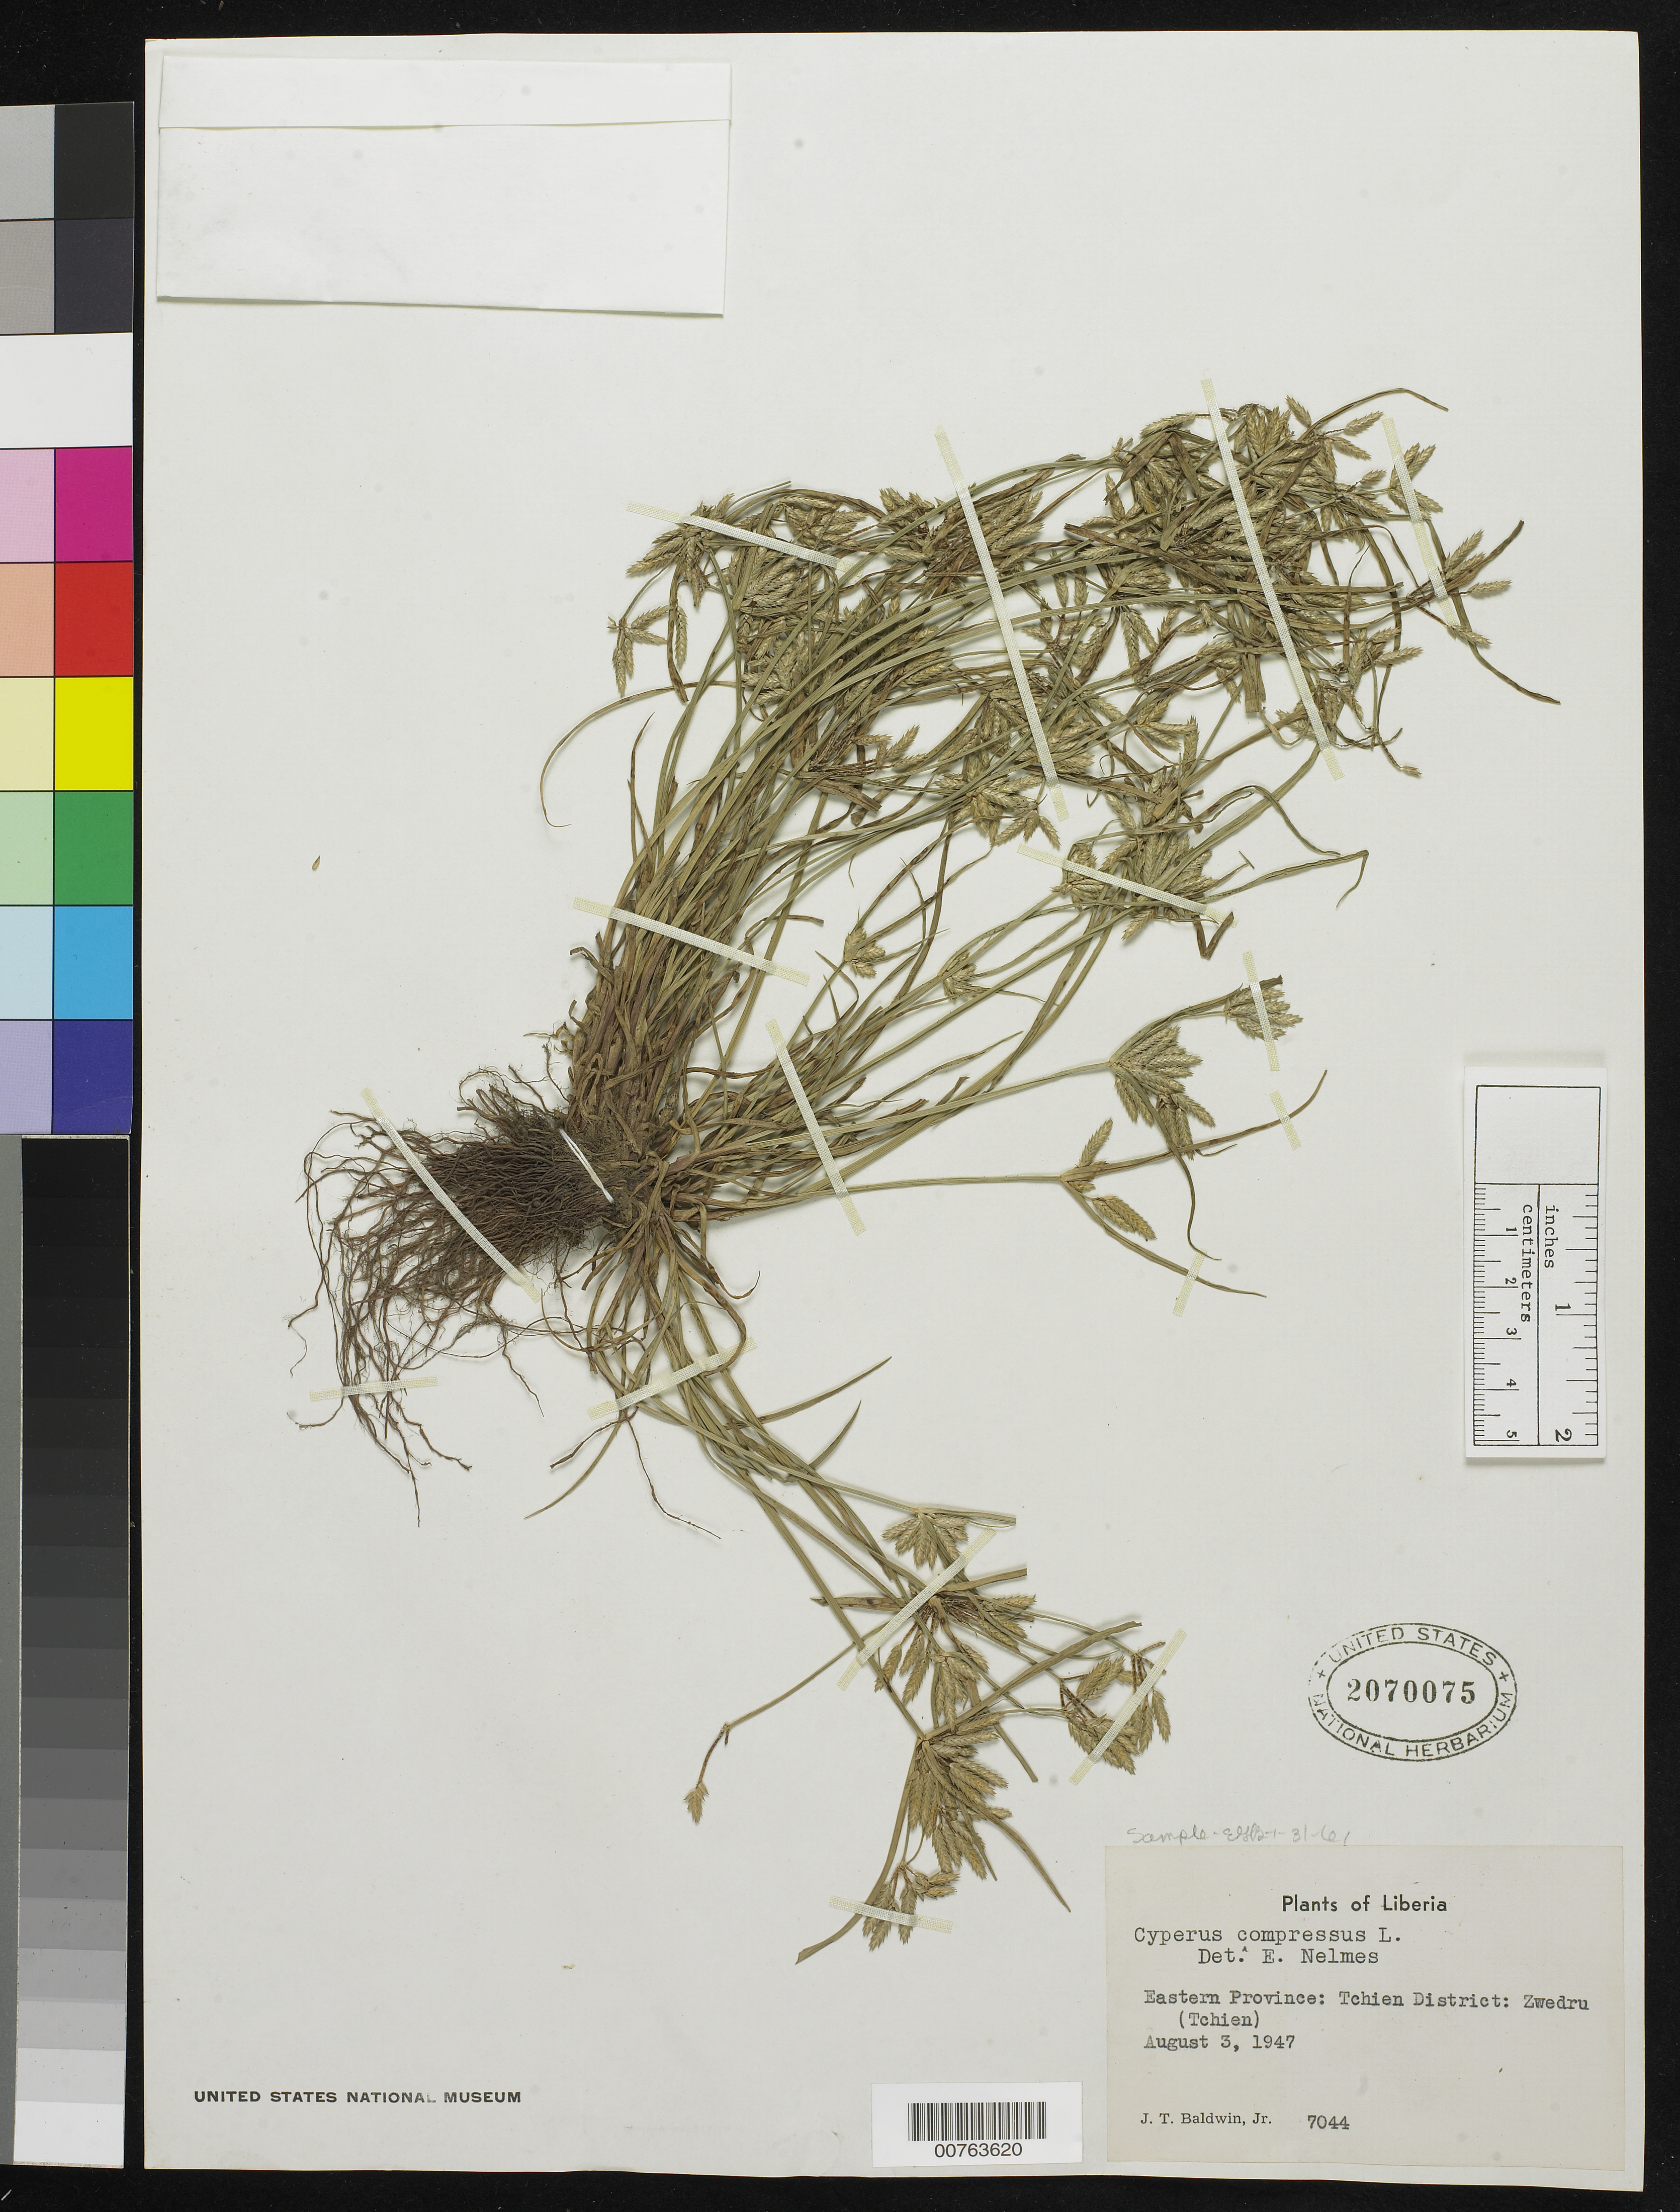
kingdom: Plantae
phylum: Tracheophyta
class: Liliopsida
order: Poales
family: Cyperaceae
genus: Cyperus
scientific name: Cyperus compressus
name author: L.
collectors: J. T. Baldwin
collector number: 7044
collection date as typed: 03 Aug 1947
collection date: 1947-08-03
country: Liberia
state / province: Grand Gedeh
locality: Eastern Province: Tchien District, Zwedru (Tchien)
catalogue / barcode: US 2070075